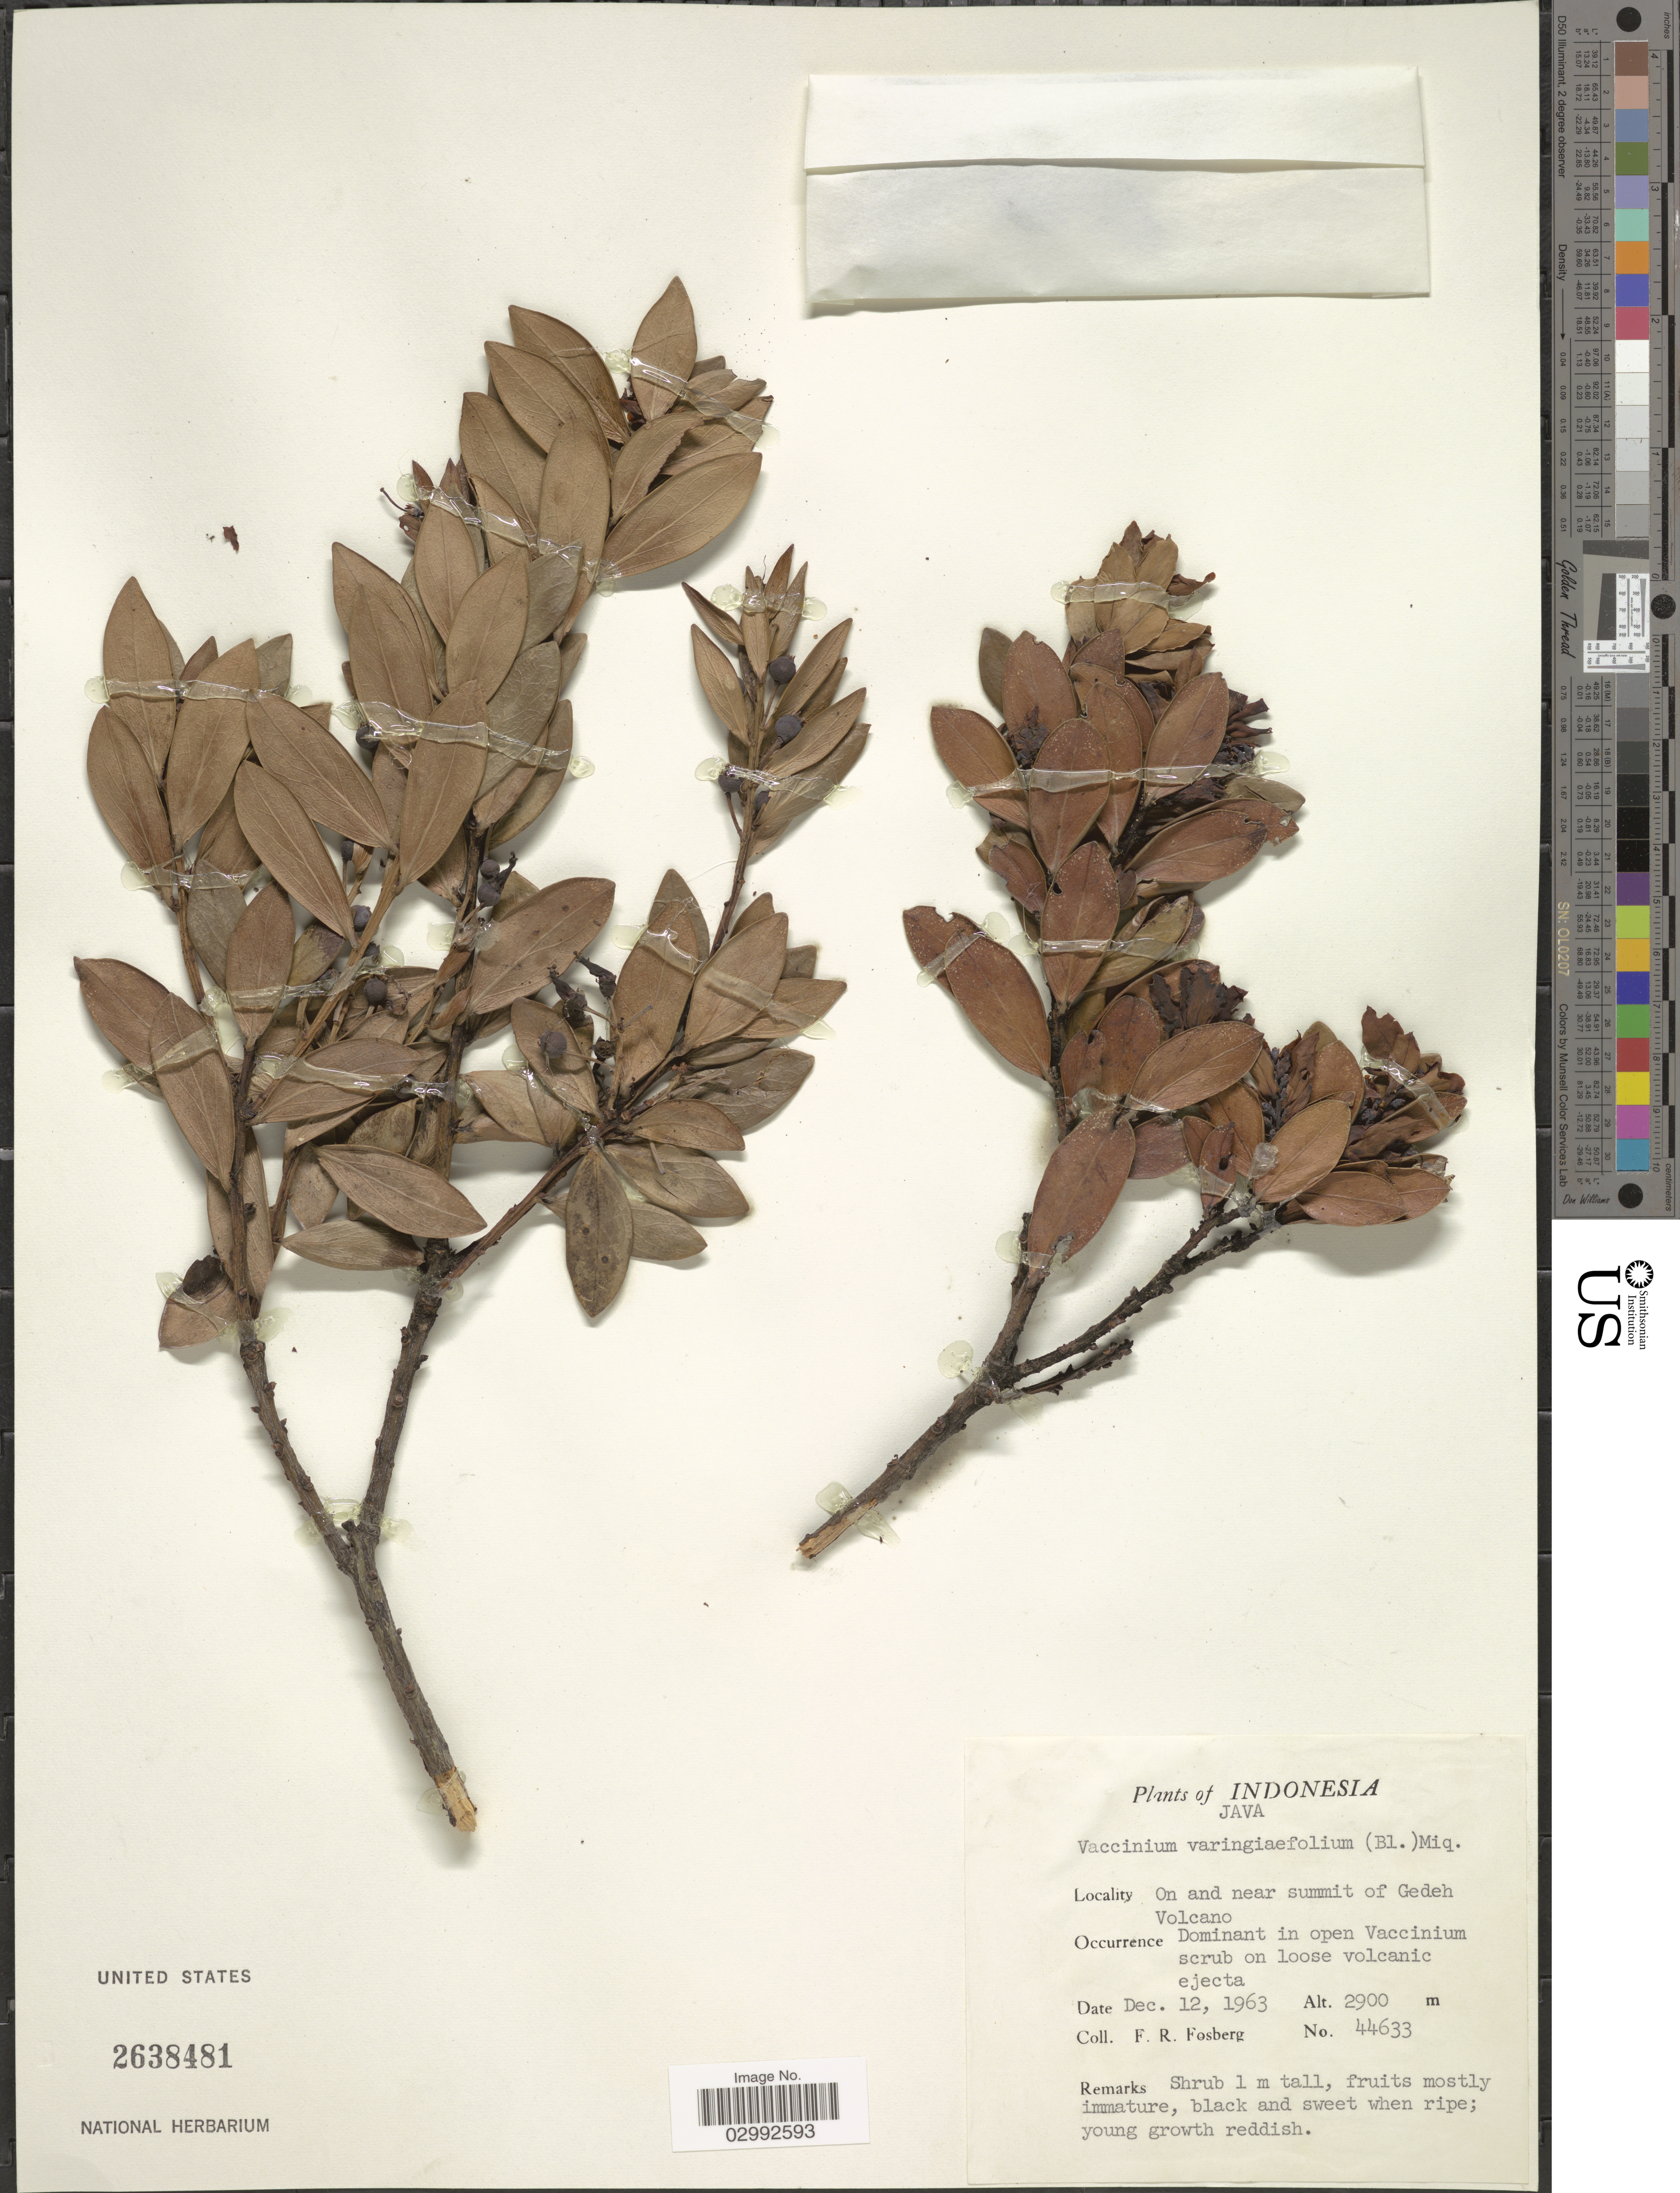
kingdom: Plantae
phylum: Tracheophyta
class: Magnoliopsida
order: Ericales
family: Ericaceae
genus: Vaccinium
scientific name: Vaccinium varingiaefolium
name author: Miq.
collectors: F. R. Fosberg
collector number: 44633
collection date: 1963-12-12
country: Indonesia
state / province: Java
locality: On and near summit of Gedeh Volcano.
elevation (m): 2900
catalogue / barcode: US 2638481